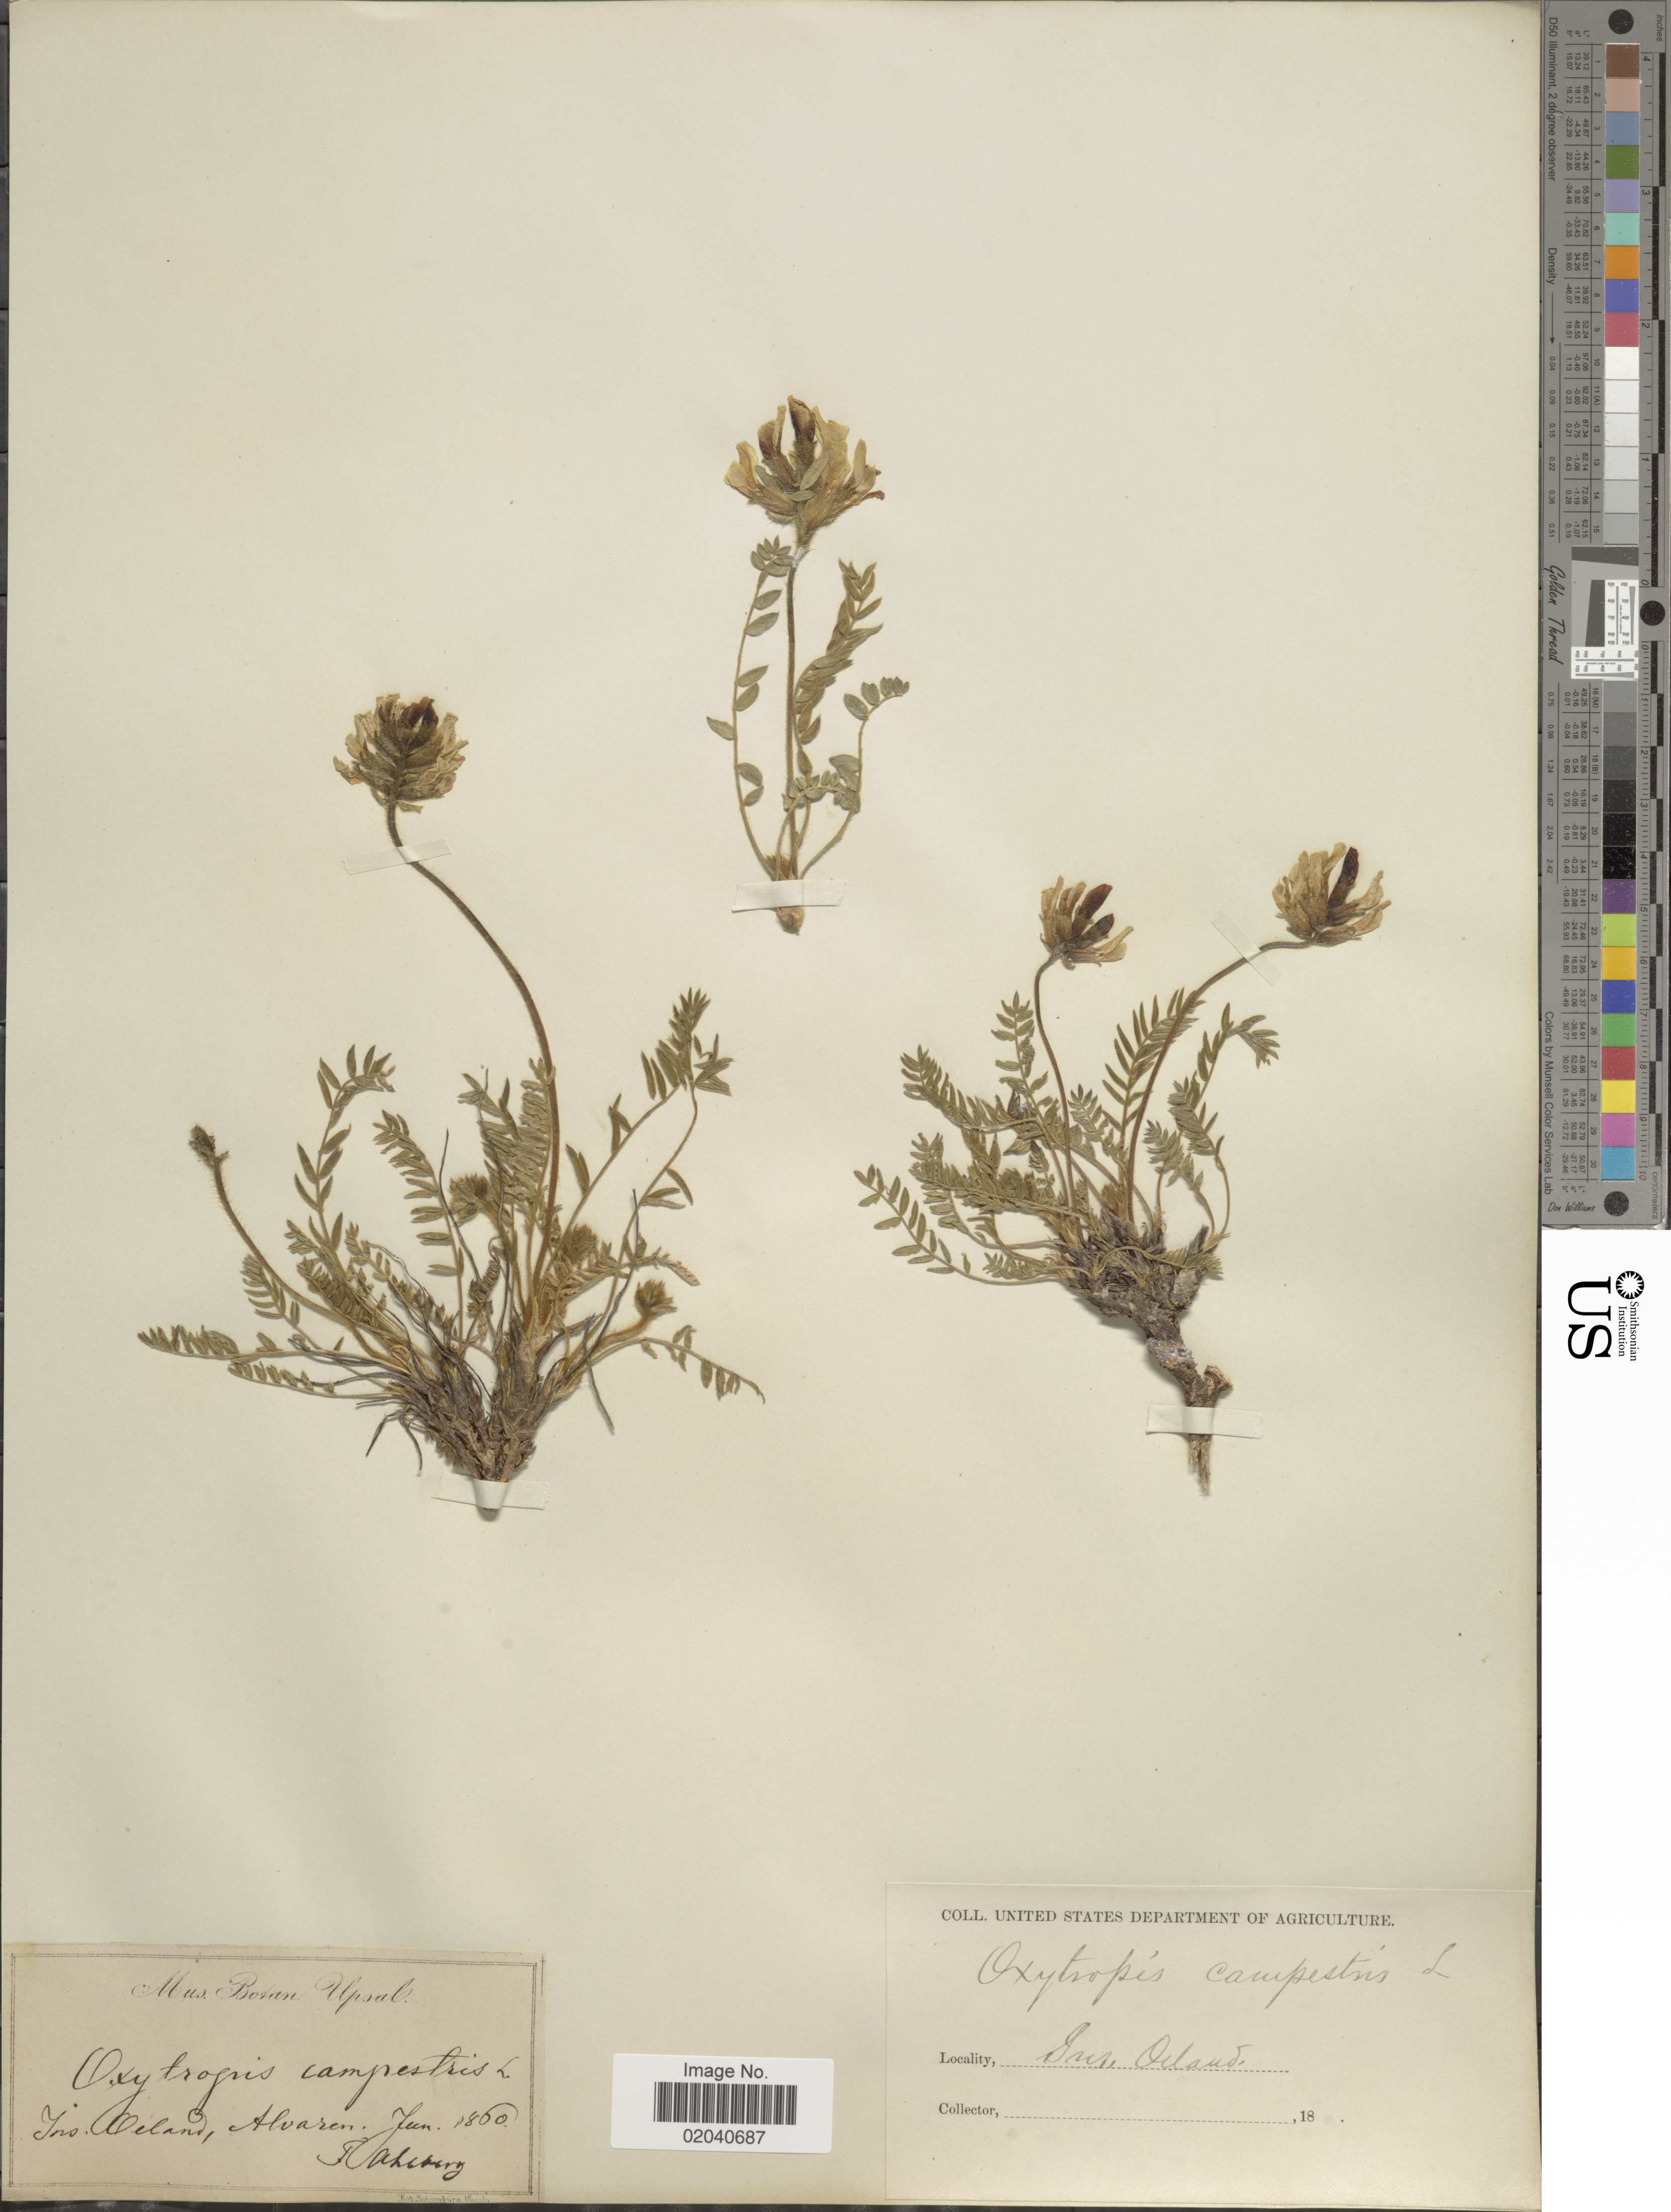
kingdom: Plantae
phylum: Tracheophyta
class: Magnoliopsida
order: Fabales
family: Fabaceae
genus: Oxytropis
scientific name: Oxytropis campestris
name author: (L.) DC.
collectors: F. Ahlberg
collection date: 1860-06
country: Sweden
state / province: Kalmar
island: Öland